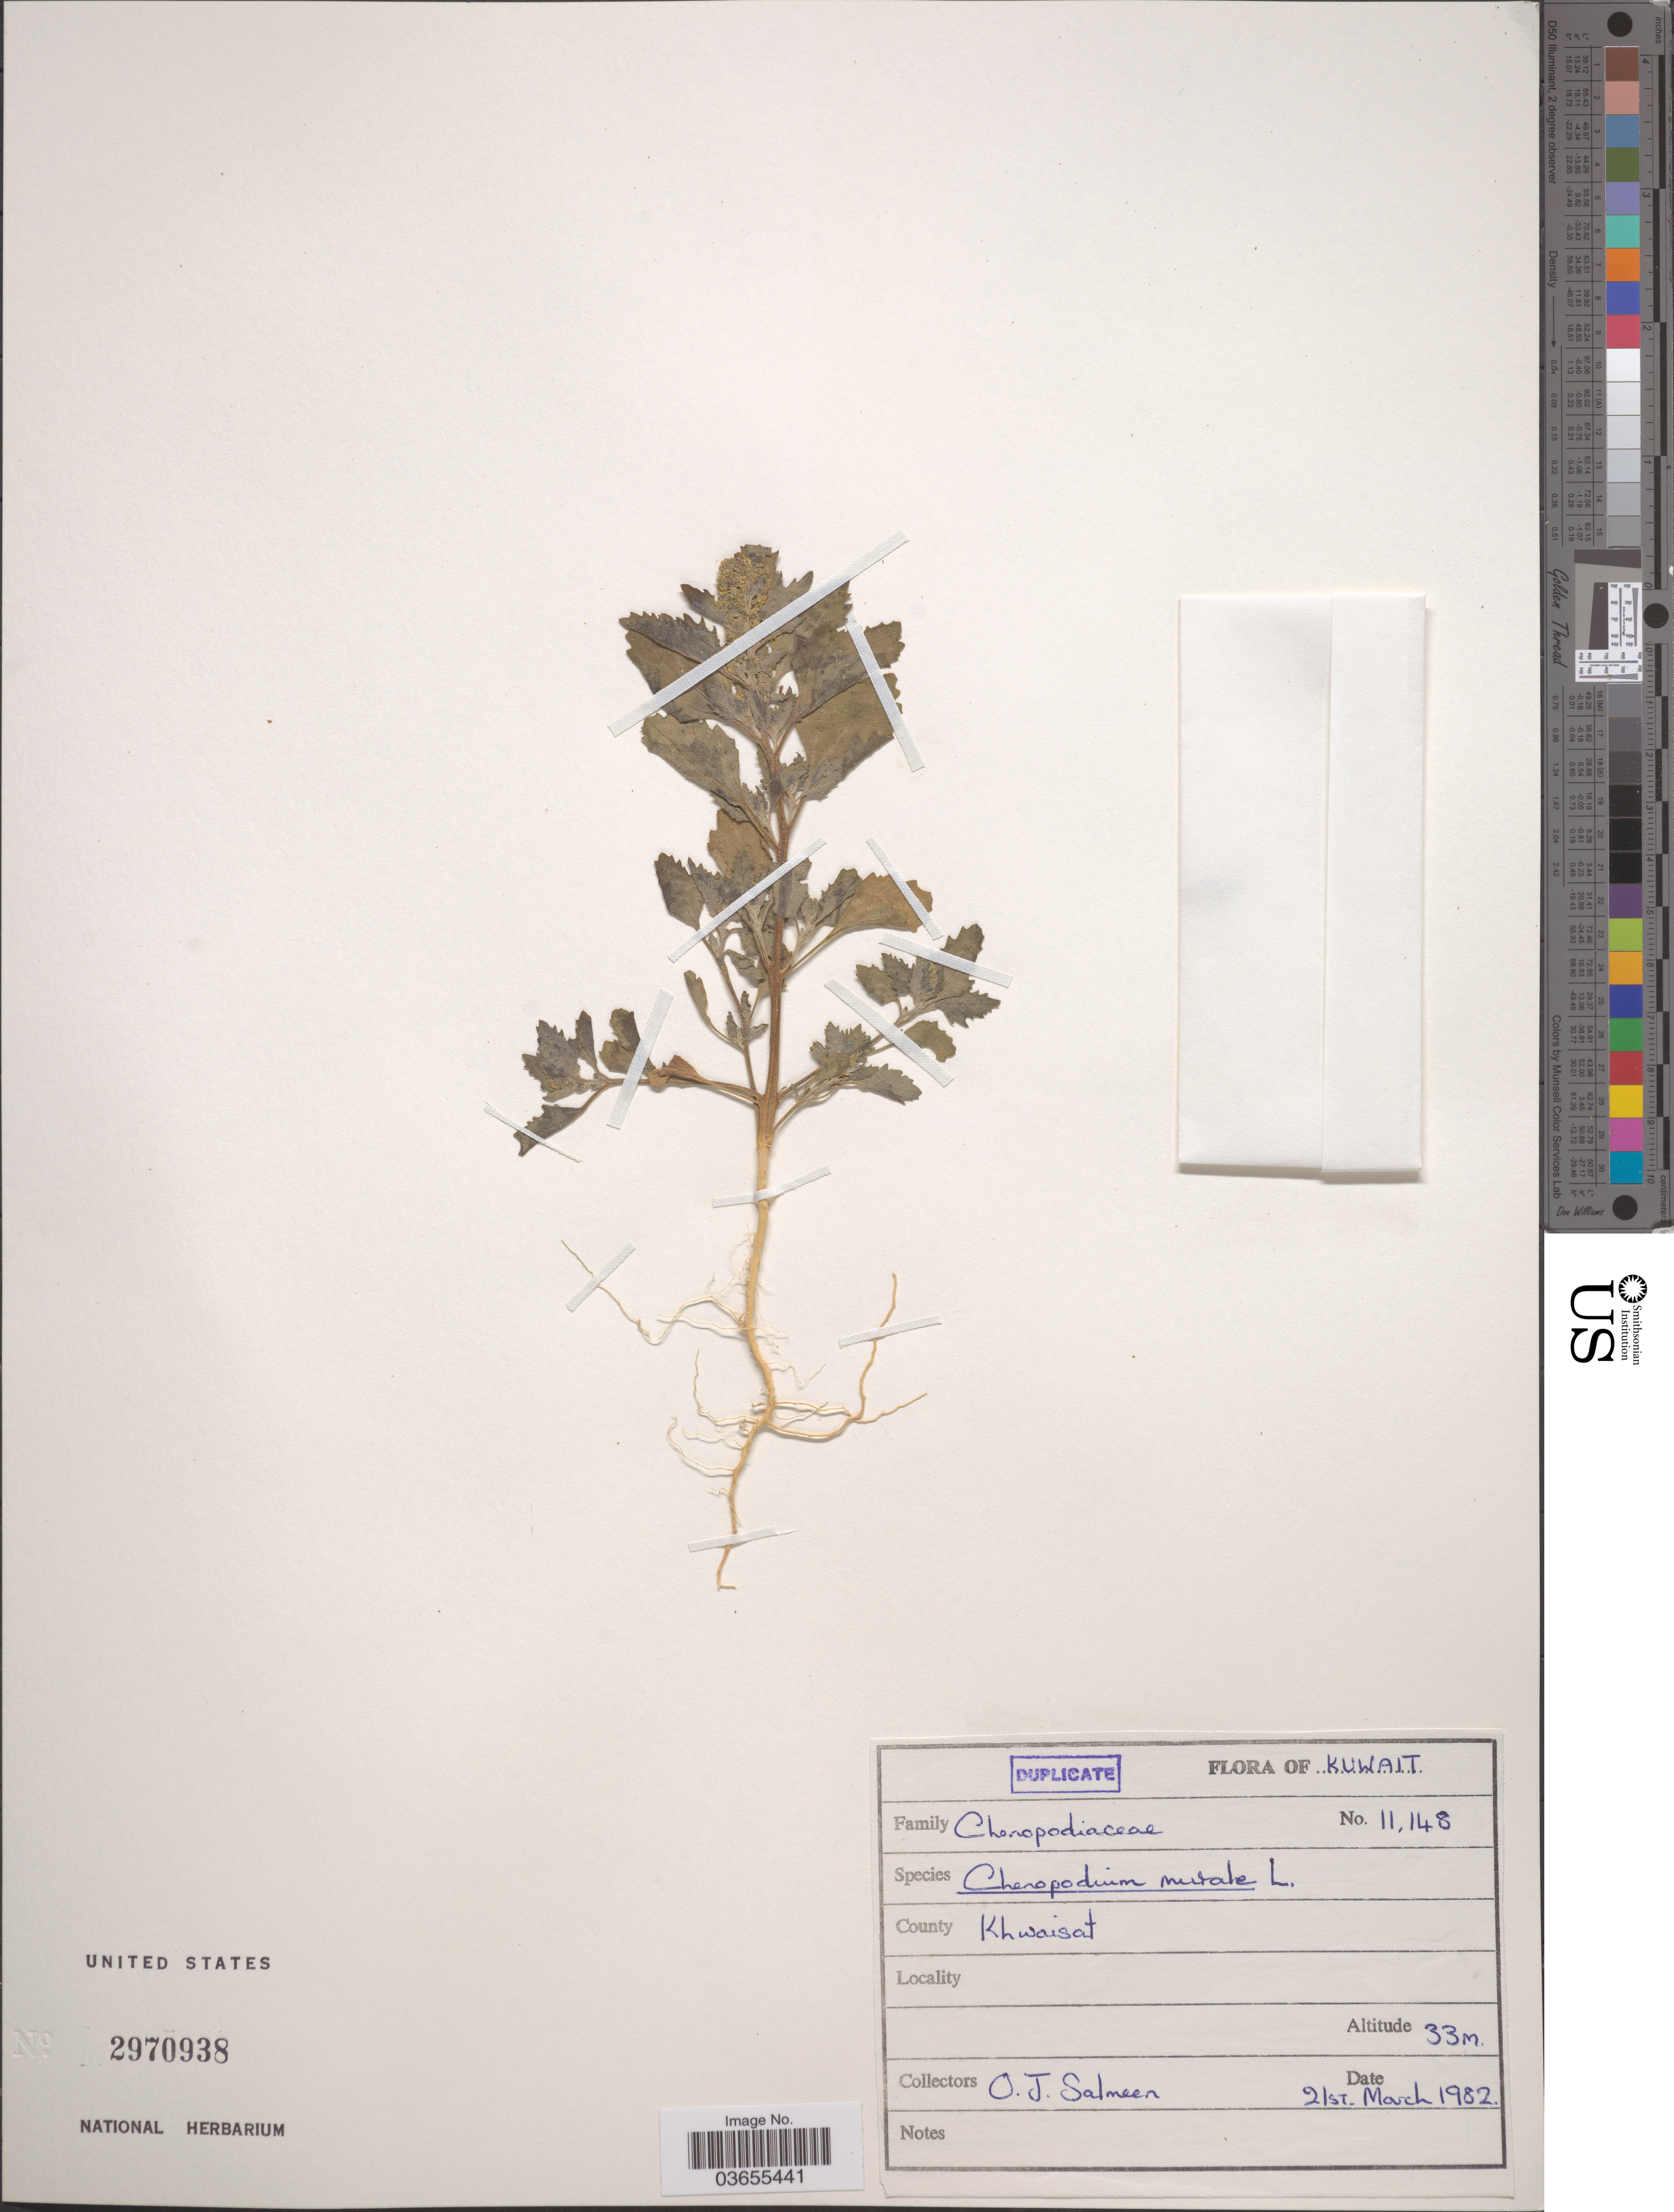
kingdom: Plantae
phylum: Tracheophyta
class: Magnoliopsida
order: Caryophyllales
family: Amaranthaceae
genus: Chenopodium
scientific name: Chenopodium murale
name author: L.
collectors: O. Salmeen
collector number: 11148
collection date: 1982-03-21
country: Kuwait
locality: County Khwaisat.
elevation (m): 33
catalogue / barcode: US 2970938